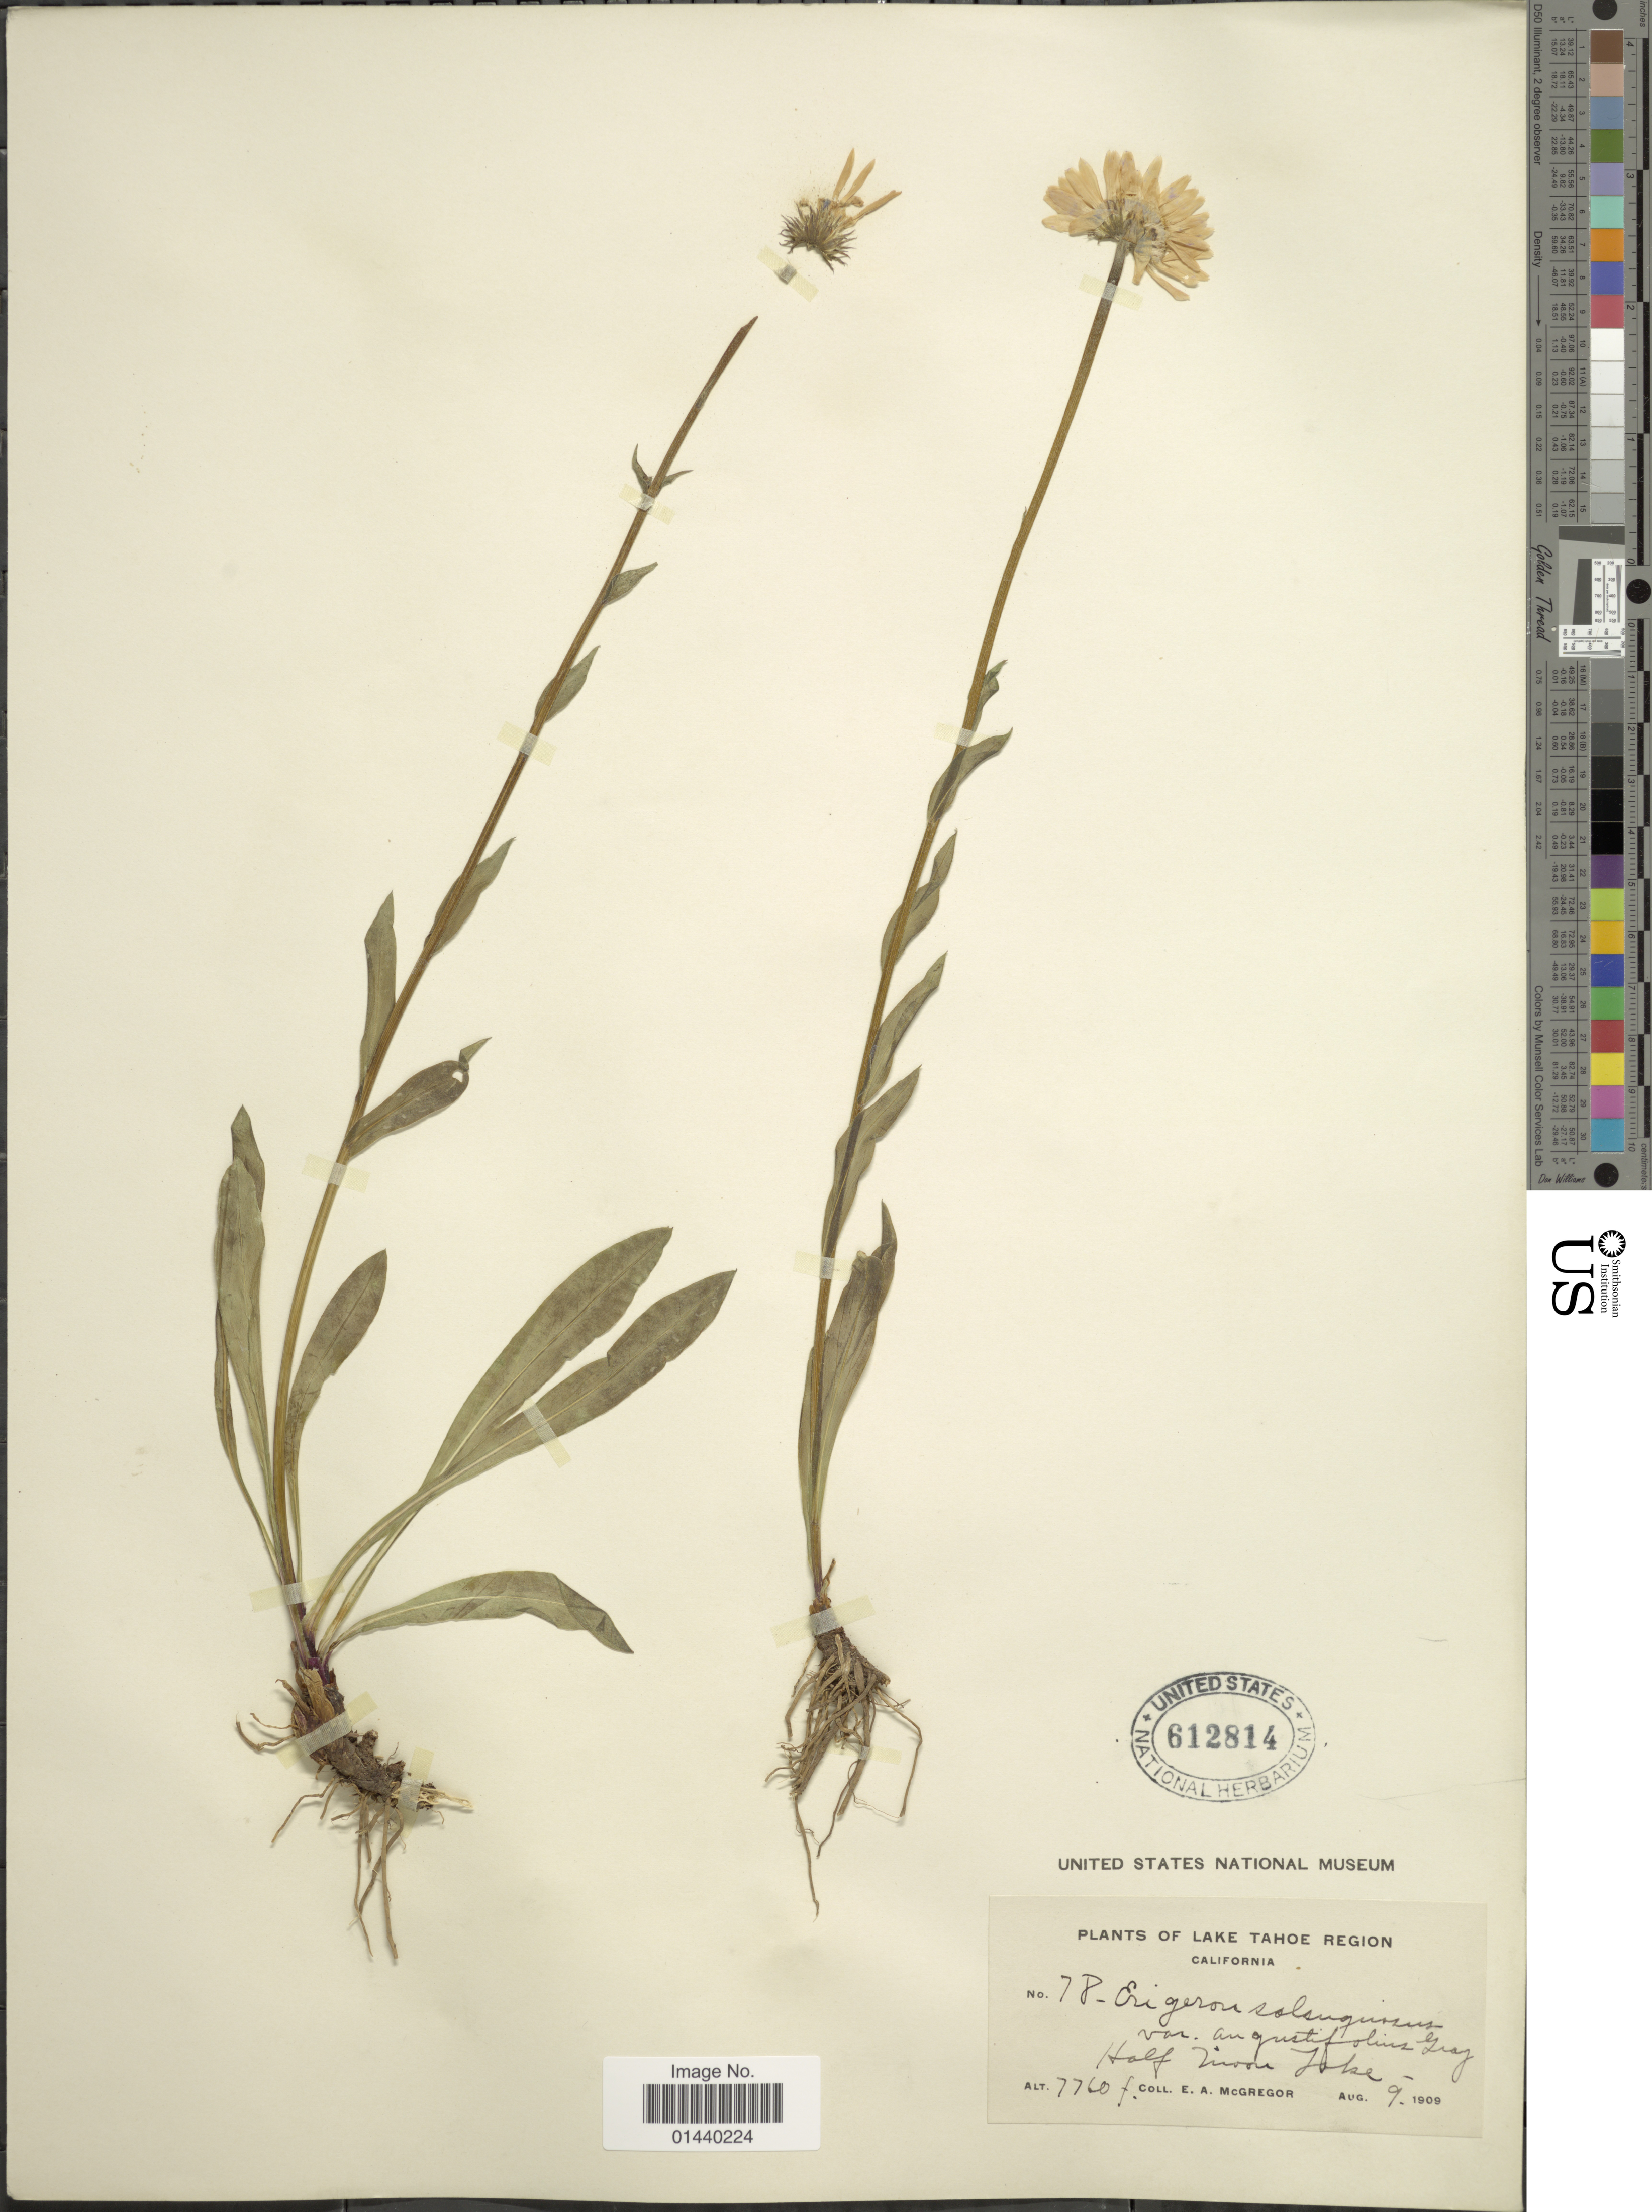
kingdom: Plantae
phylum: Tracheophyta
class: Magnoliopsida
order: Asterales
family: Asteraceae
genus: Erigeron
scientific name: Erigeron salsuginosus var. angustifolius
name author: A. Gray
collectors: E. A. McGregor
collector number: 7760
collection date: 1909-08-09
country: United States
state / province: California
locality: Lake Tahoe Region. Half Moon Lake.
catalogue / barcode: US 612814